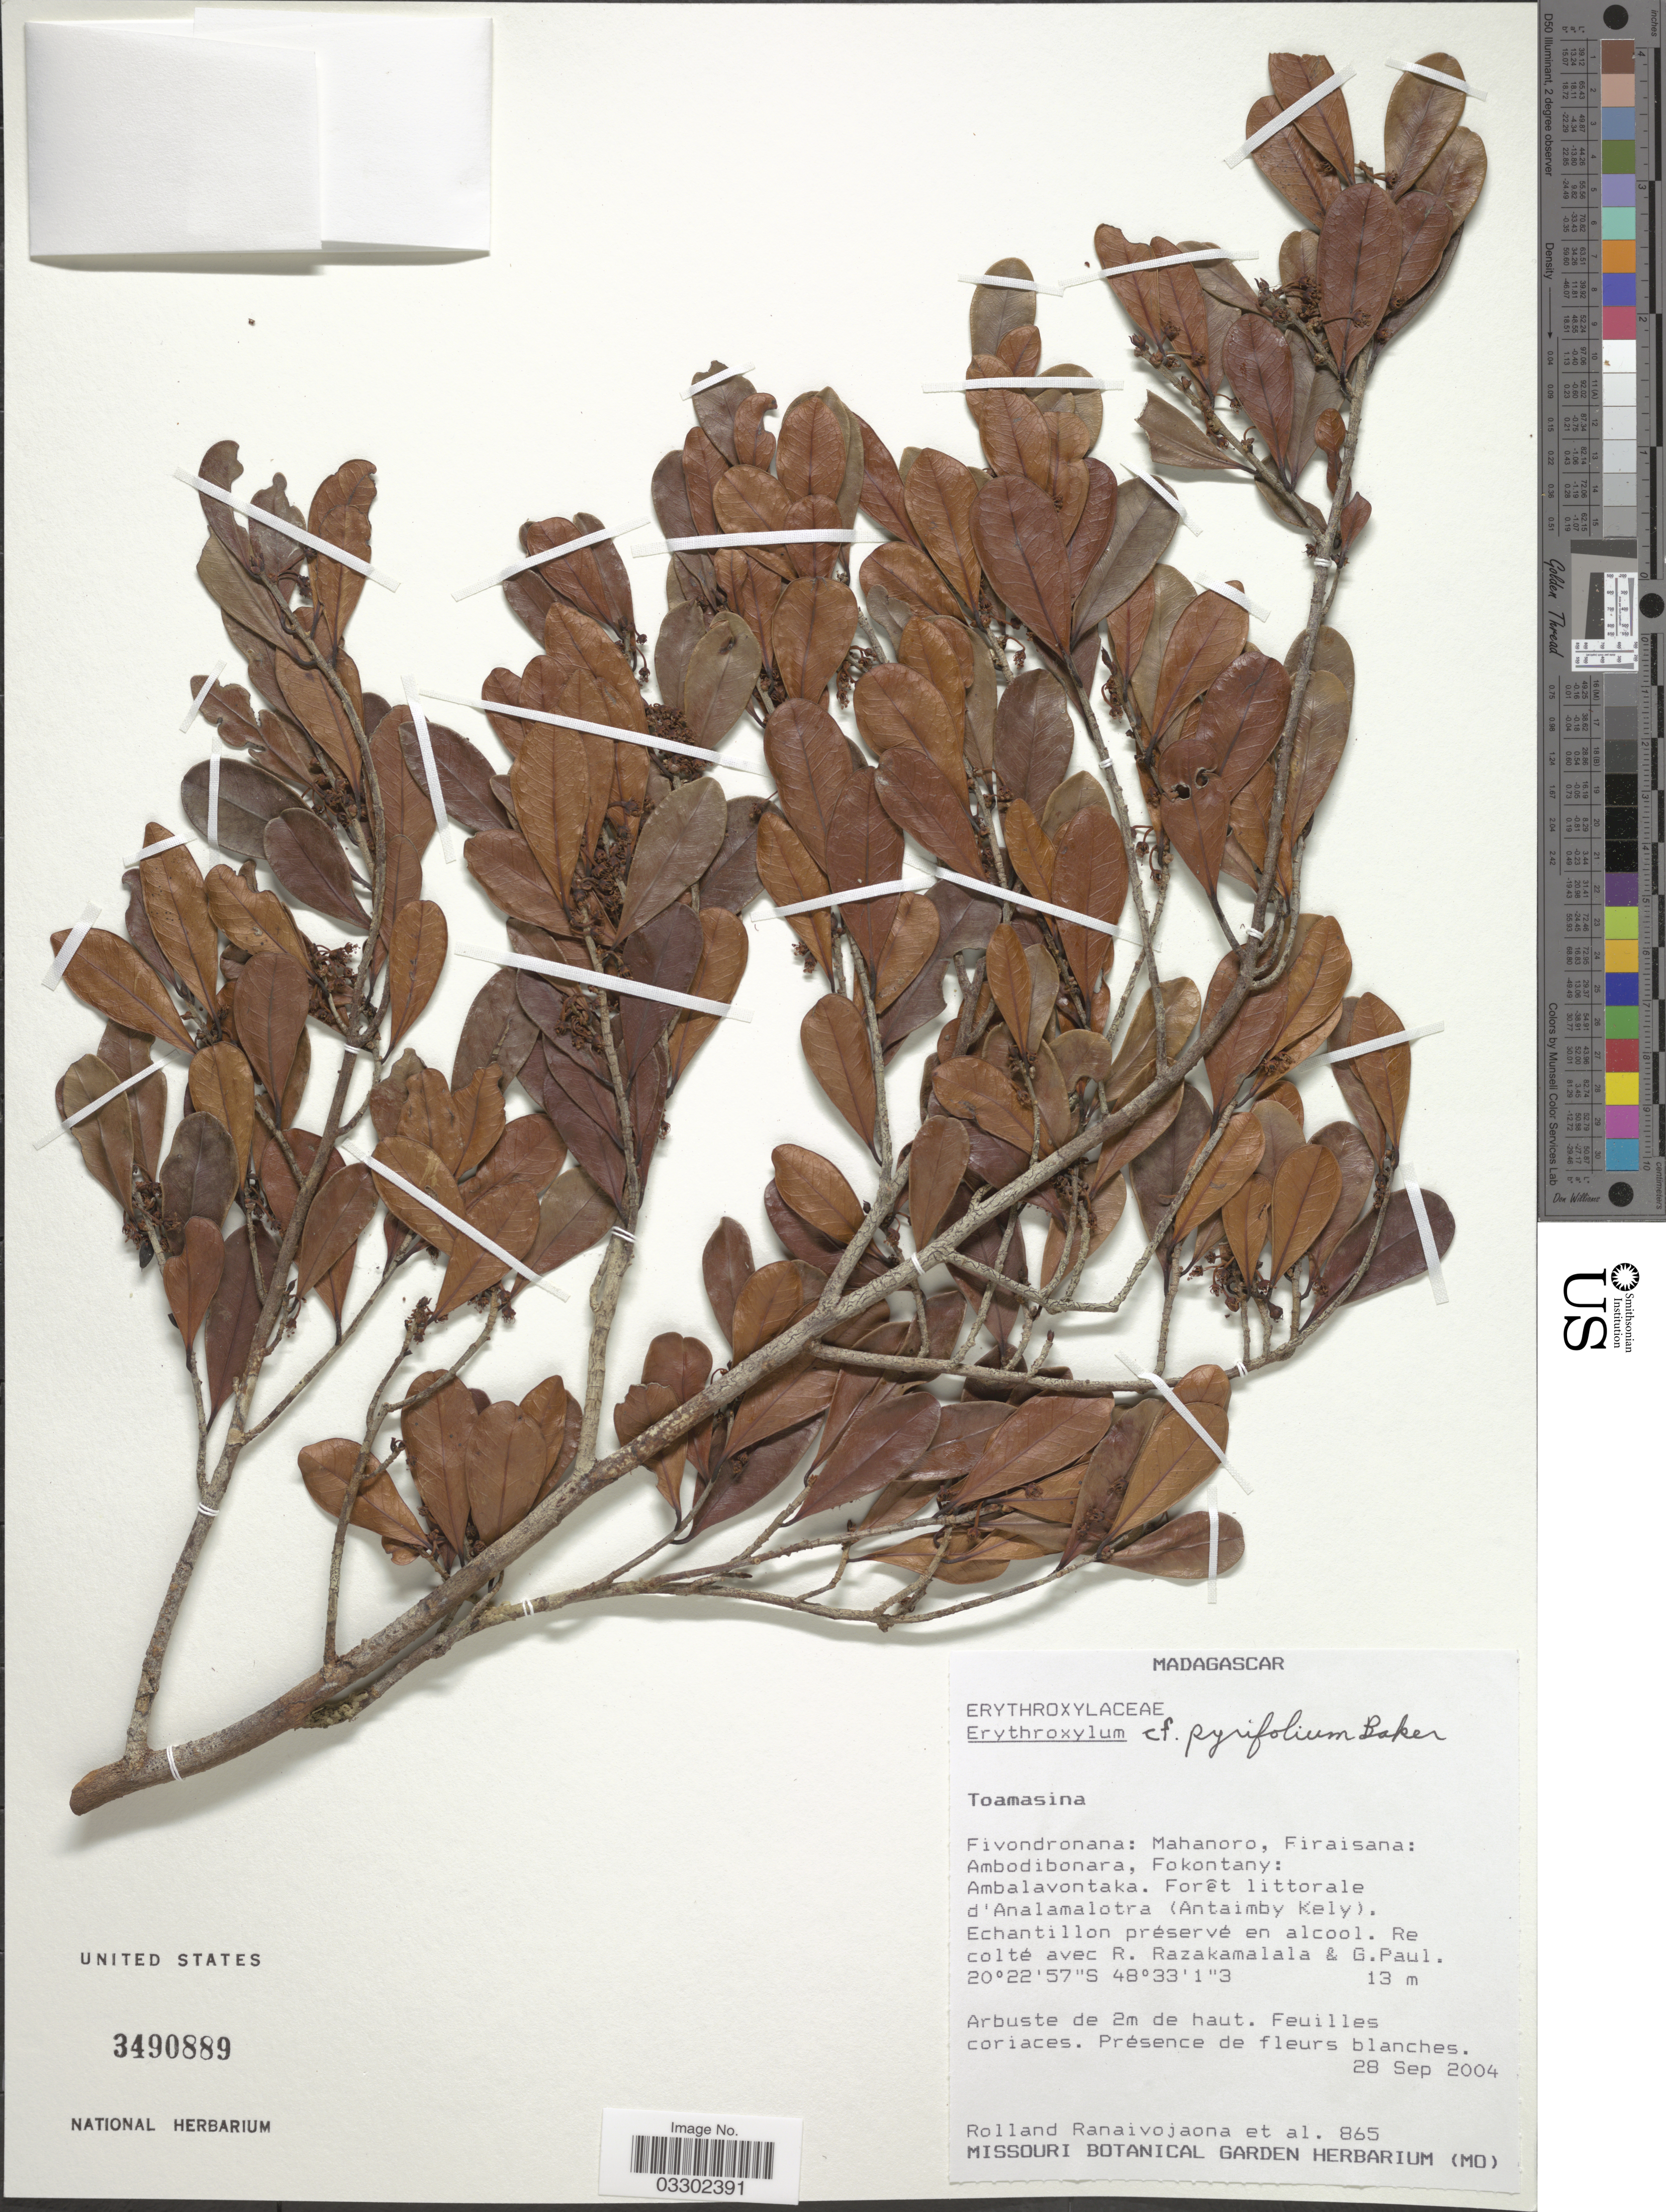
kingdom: Plantae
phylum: Tracheophyta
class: Magnoliopsida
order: Malpighiales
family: Erythroxylaceae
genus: Erythroxylum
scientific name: Erythroxylum pyrifolium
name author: Baker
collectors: R. Ranaivojaona, R. Razakamalala & G. Paul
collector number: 865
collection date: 2004-09-28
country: Madagascar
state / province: Atsinanana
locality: Fivondronana: Mahanoro, Firaisana: Ambodibonara, Fokontany: Ambalavontaka. Forêt littorale d'Analamalotra (Antaimby Kely).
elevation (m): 13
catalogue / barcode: US 3490889